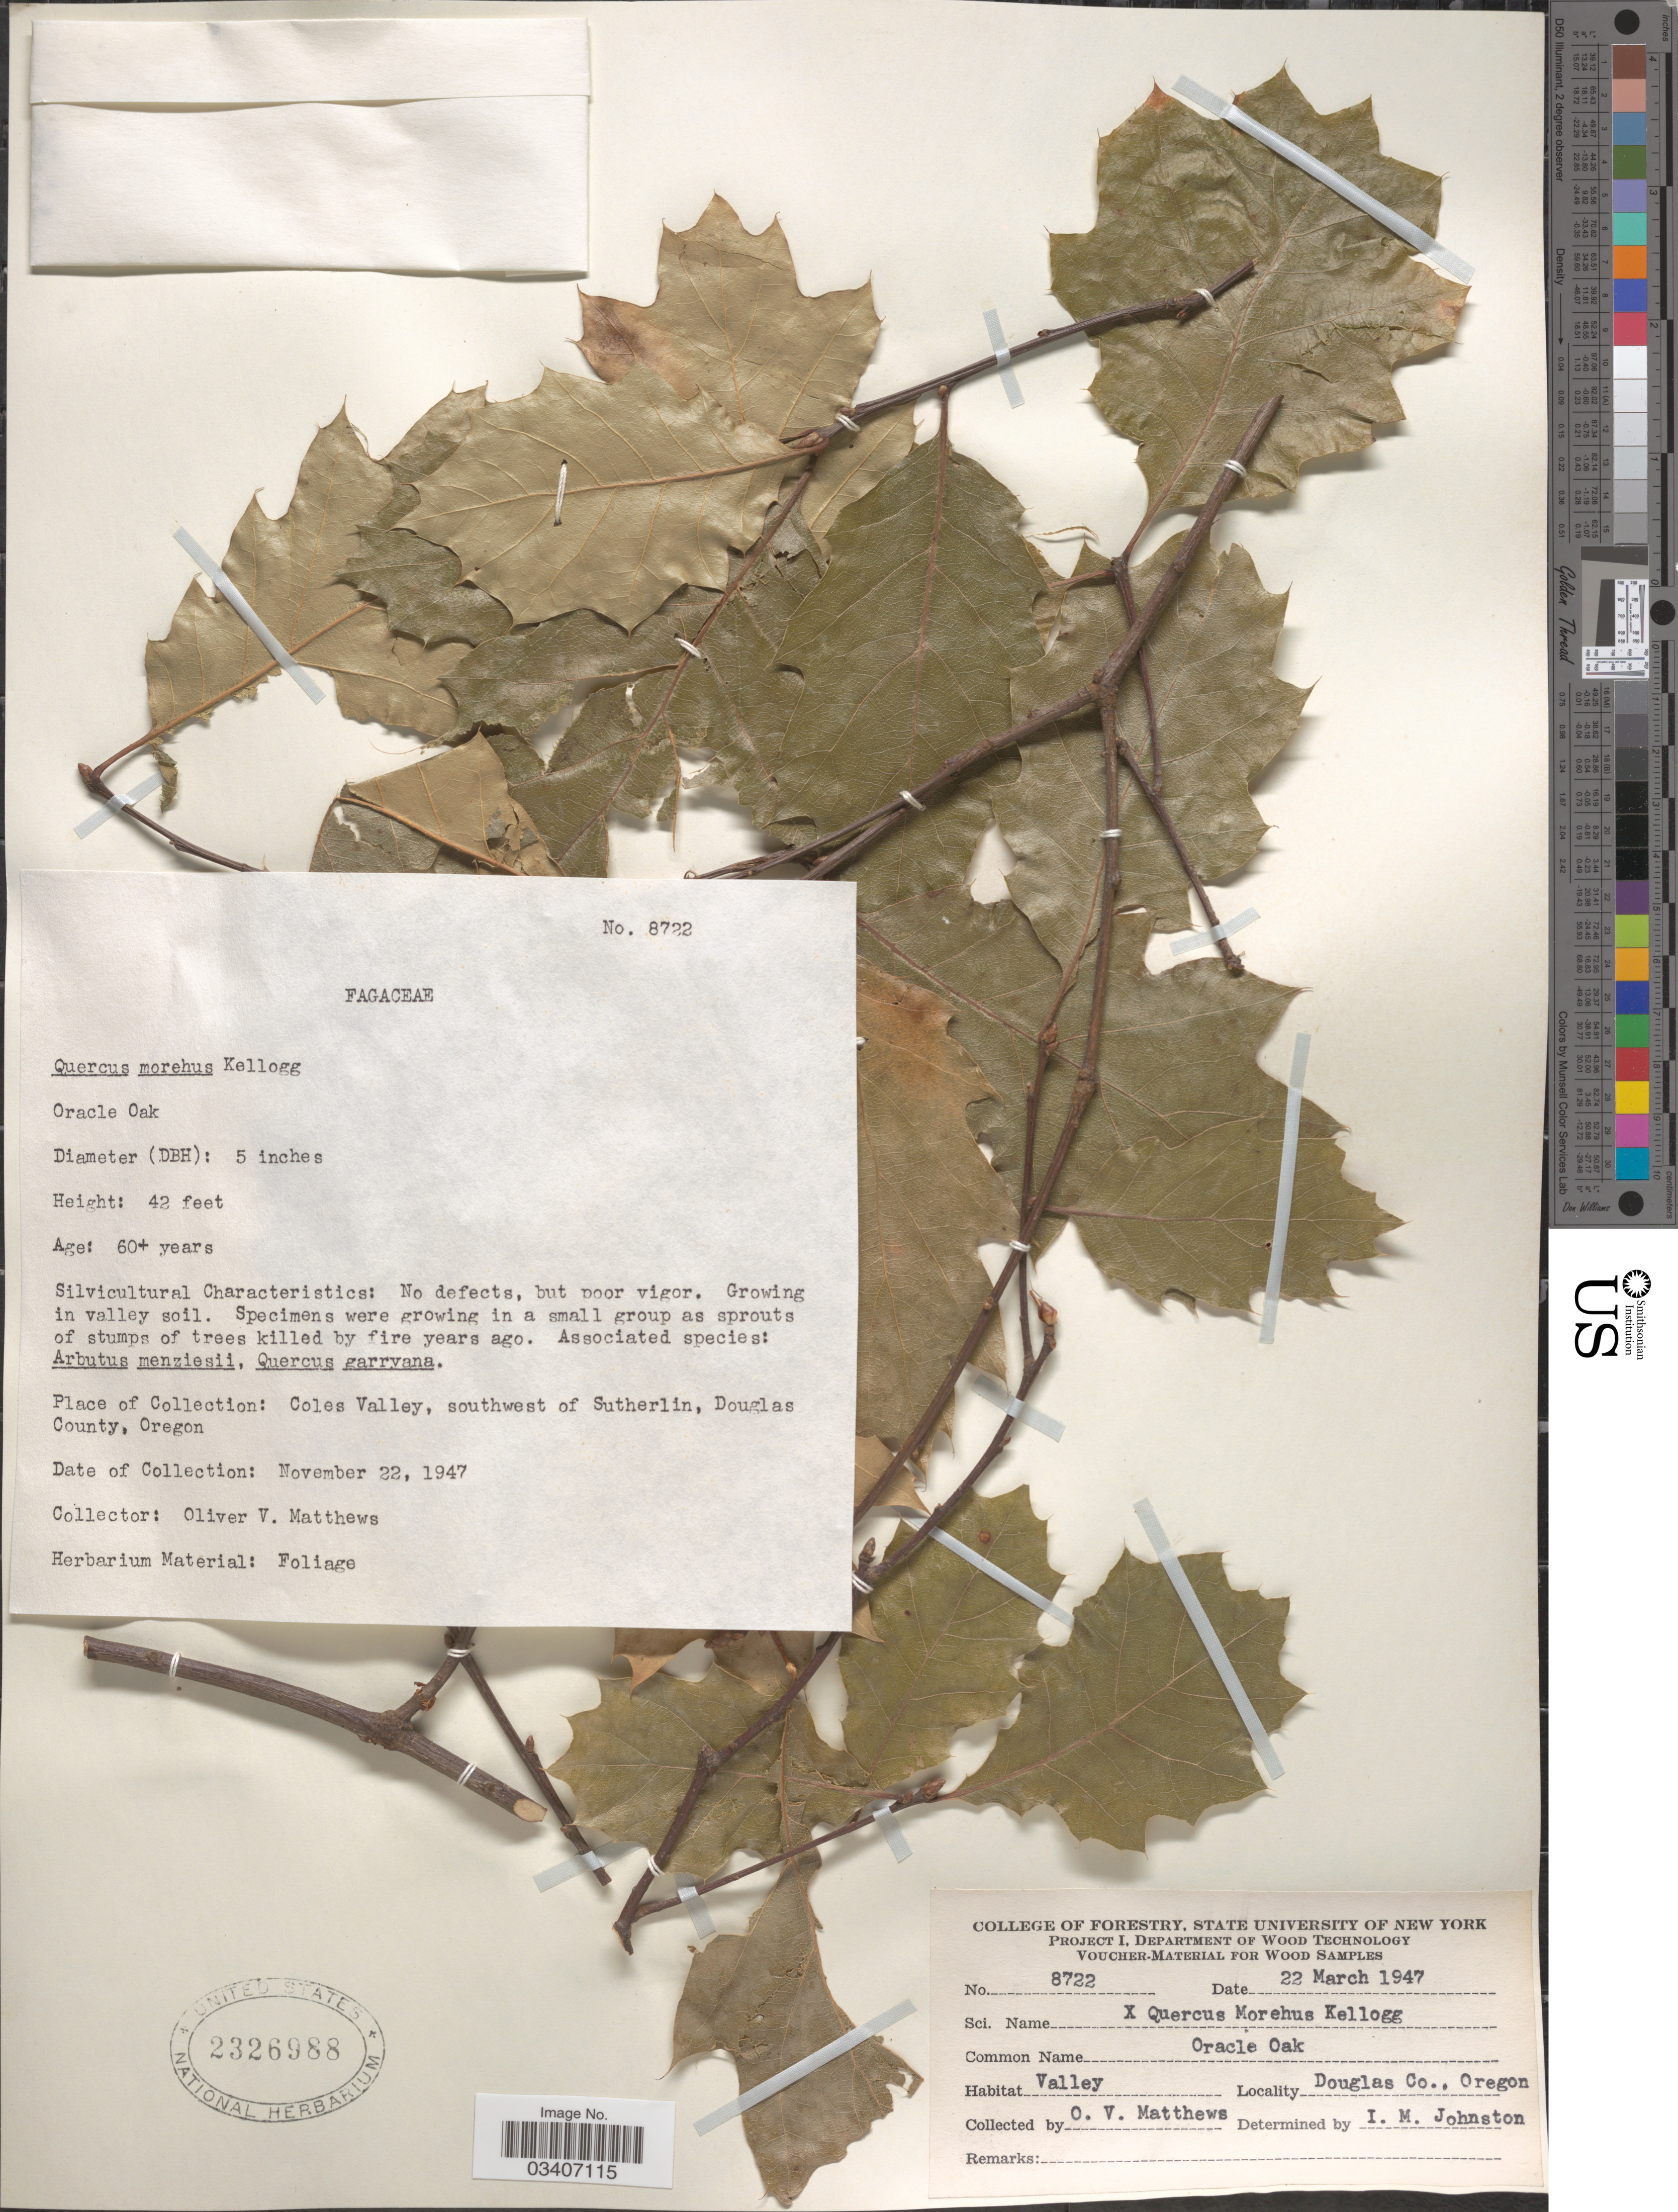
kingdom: Plantae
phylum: Tracheophyta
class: Magnoliopsida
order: Fagales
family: Fagaceae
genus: Quercus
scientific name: Quercus x moreha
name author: Kellogg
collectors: O. V. Matthews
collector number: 8722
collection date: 1947-03-22/1947-11-22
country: United States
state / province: Oregon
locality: Coles Valley, southwest of Sutherlin, Douglas County.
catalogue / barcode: US 2326988